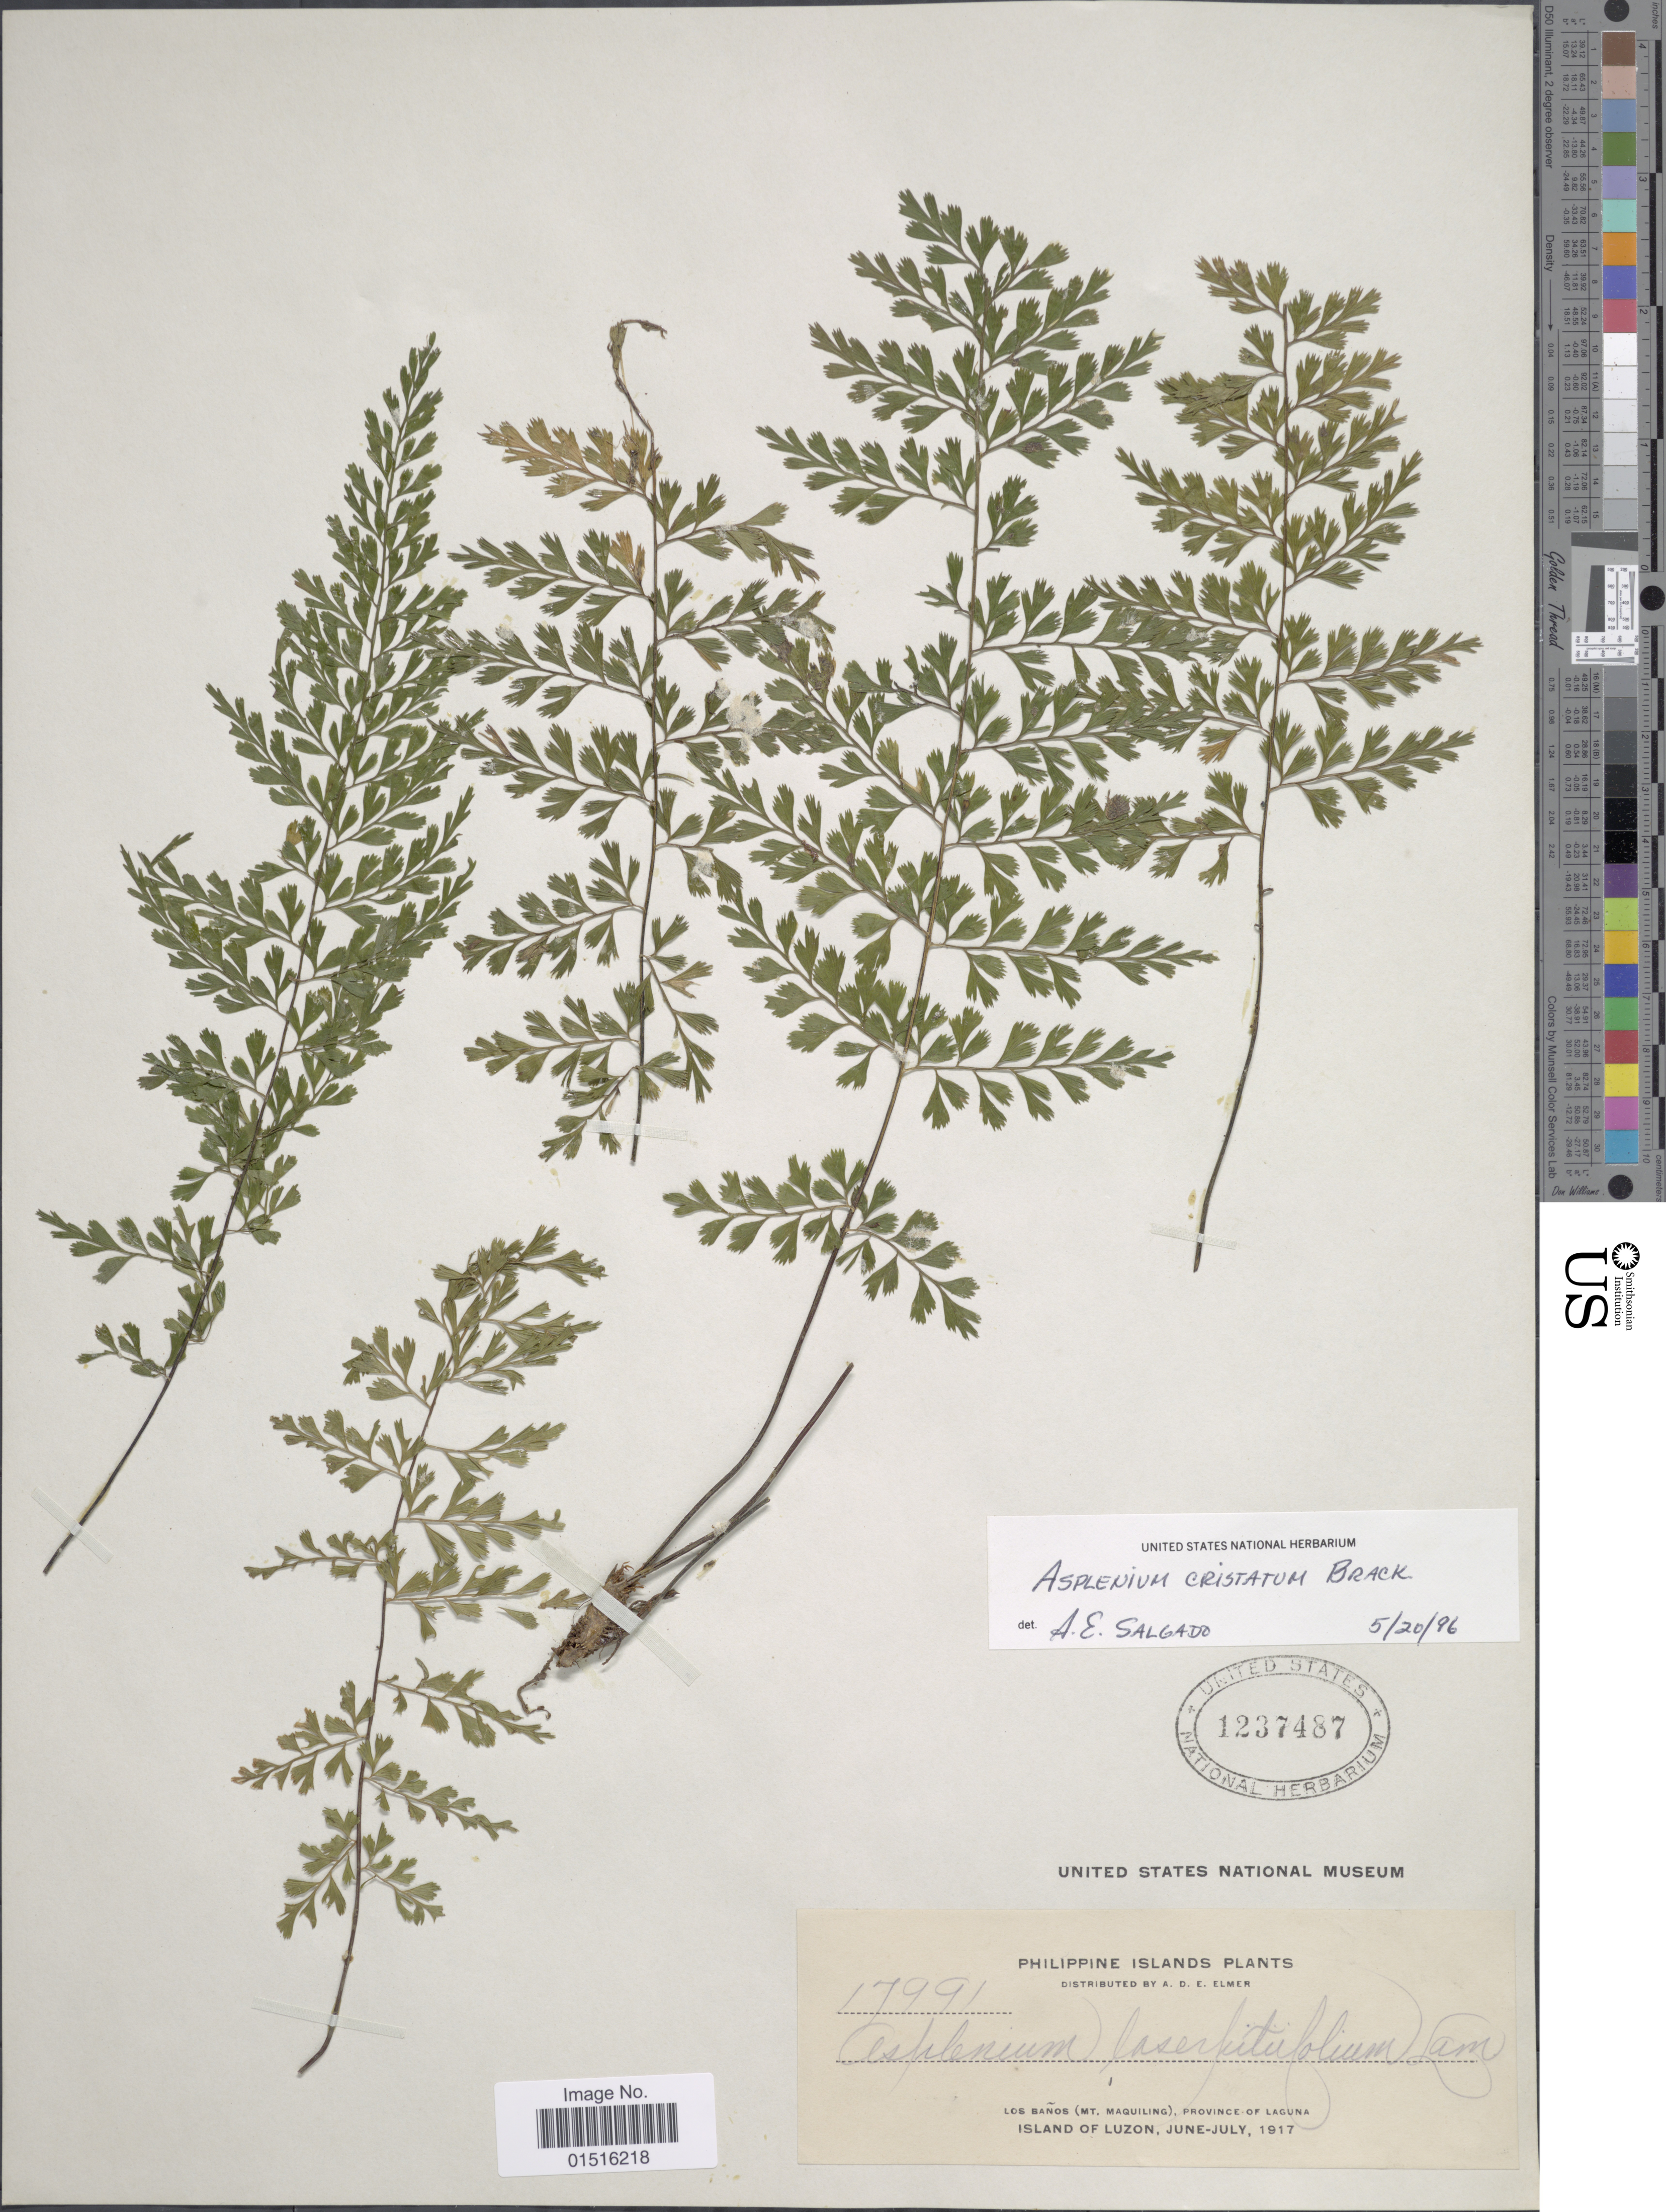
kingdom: Plantae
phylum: Tracheophyta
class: Polypodiopsida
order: Polypodiales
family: Aspleniaceae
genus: Asplenium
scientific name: Asplenium cristatum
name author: Lam.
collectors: A. D. E. Elmer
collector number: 17991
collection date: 1917-06/1917-07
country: Philippines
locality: Los Banos (Mt. Baquilinh), Province of Laguna, Island of Luzon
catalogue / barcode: US 1237487